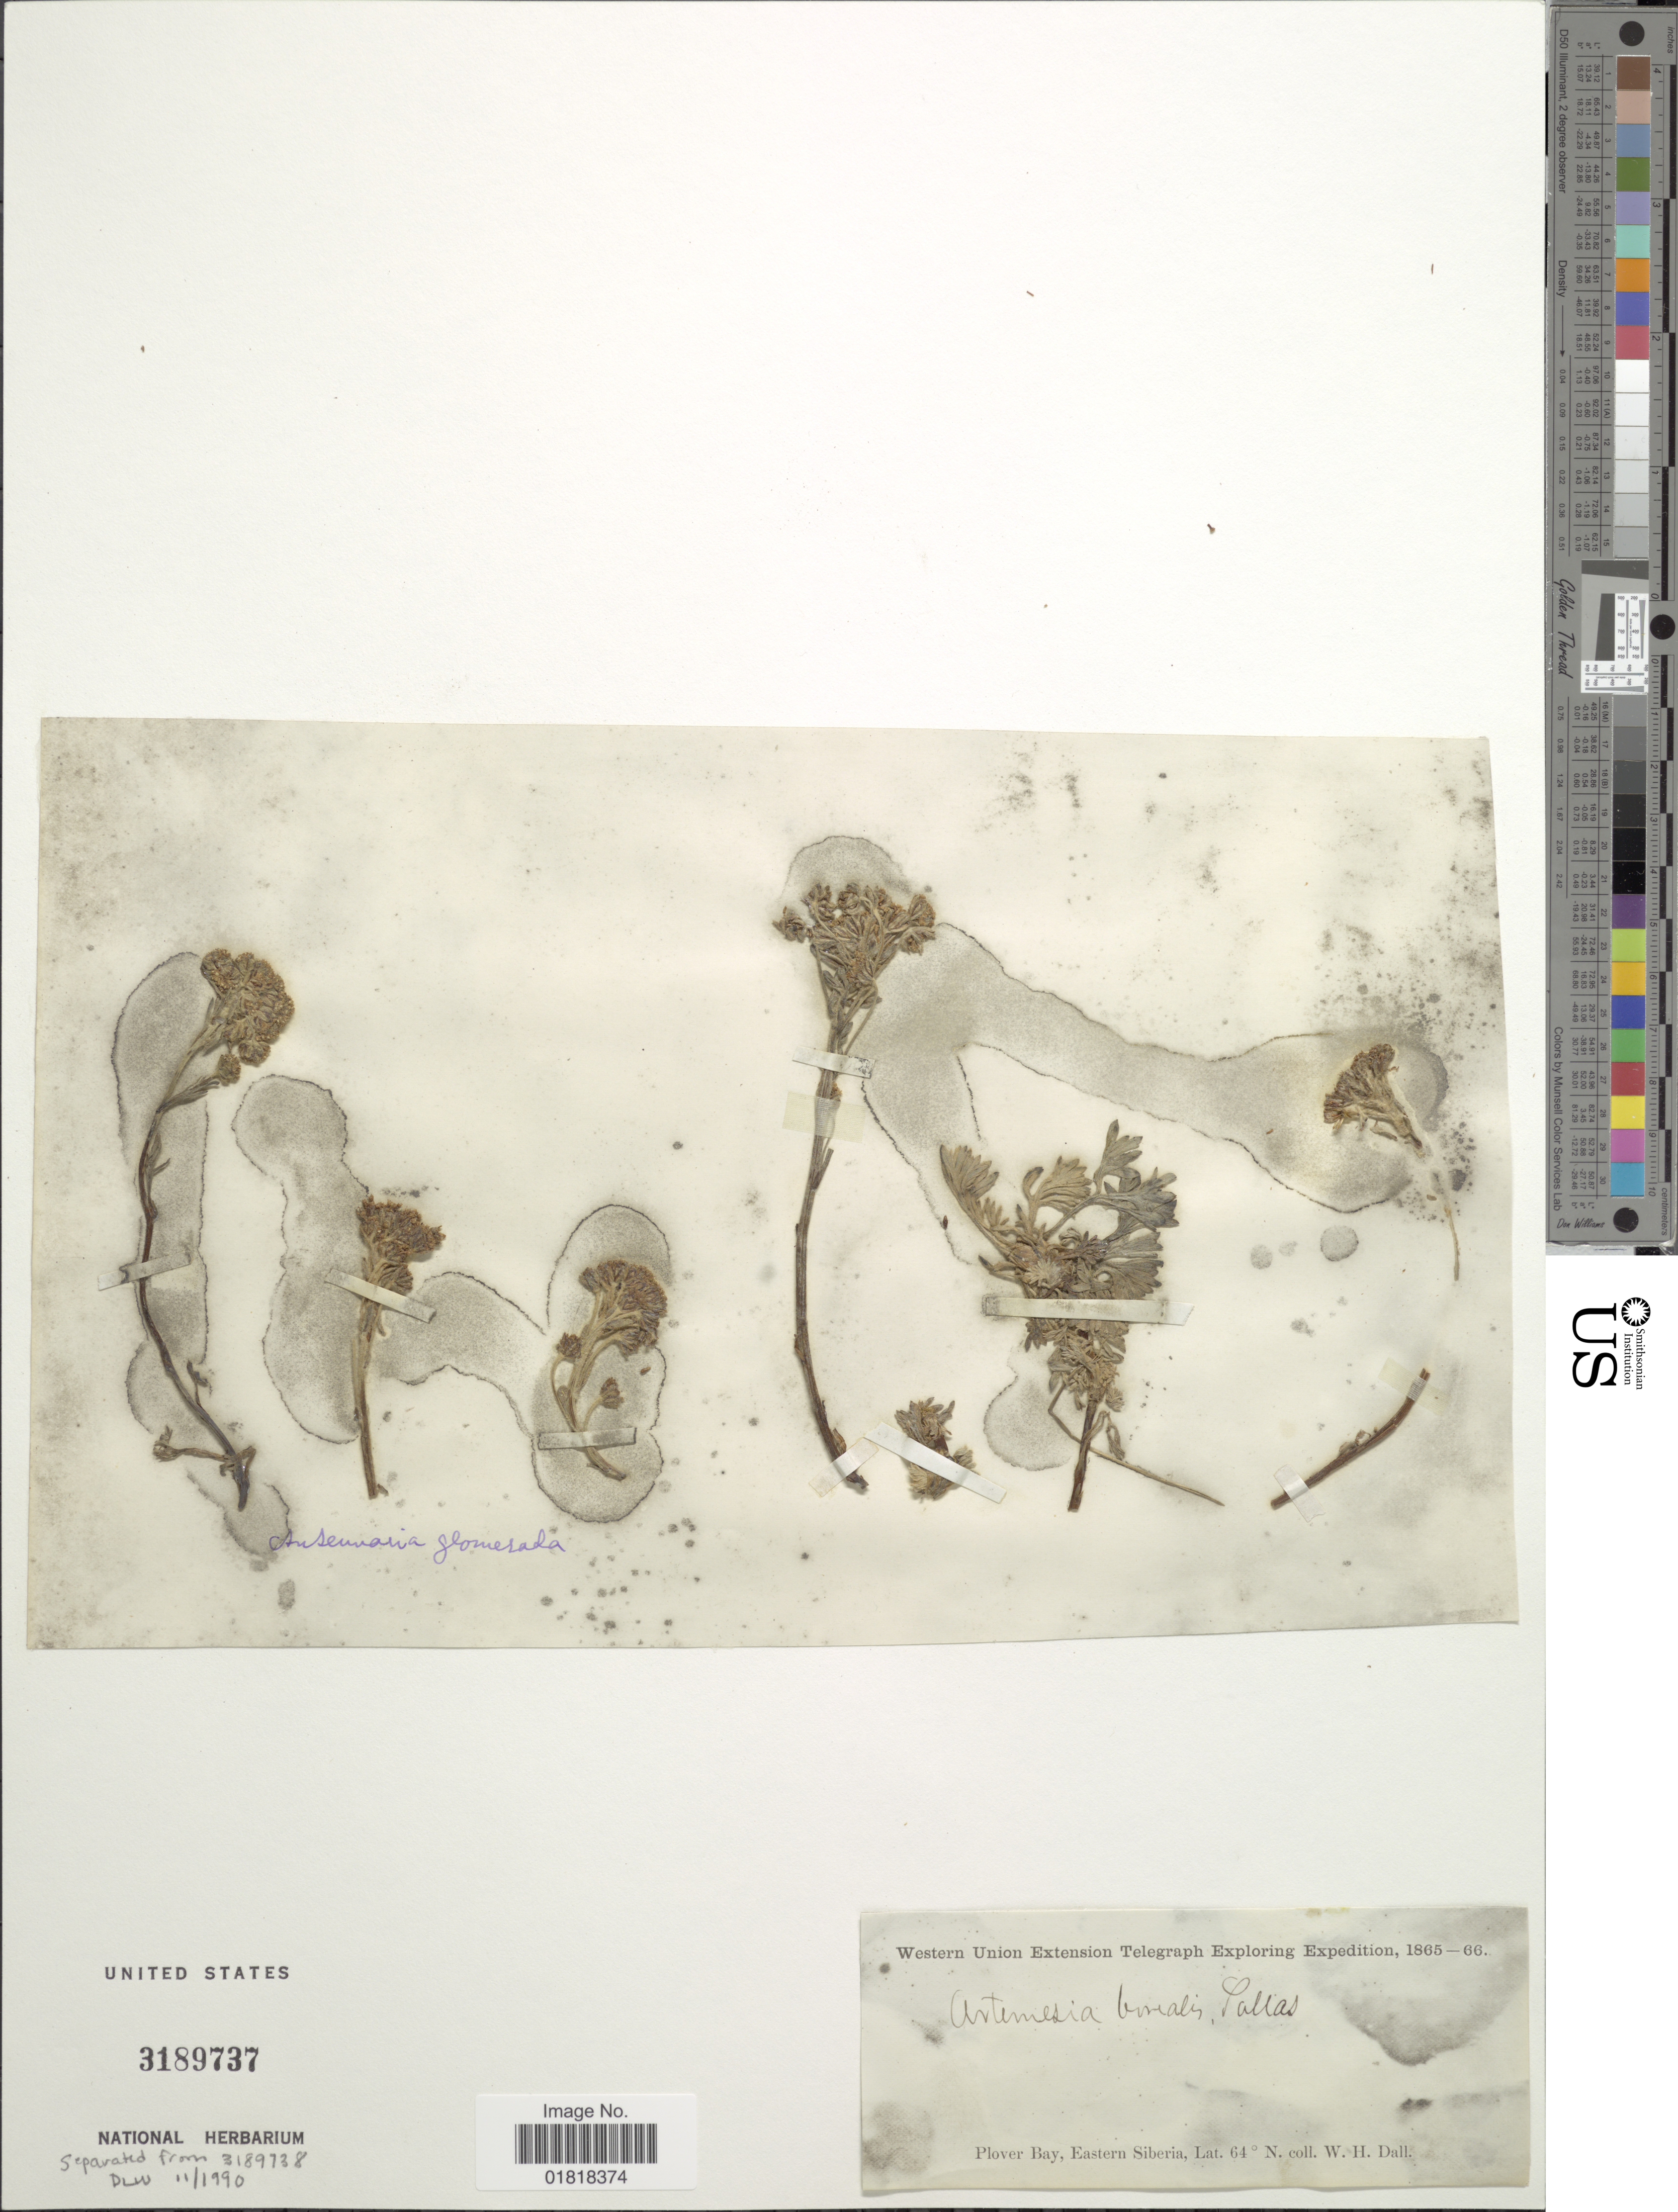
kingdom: Plantae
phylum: Tracheophyta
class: Magnoliopsida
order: Asterales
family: Asteraceae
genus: Artemisia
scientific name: Artemisia borealis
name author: Pall.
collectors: W. Dall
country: Russian Federation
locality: Western Union Extensions Telegraph Exploring, Plover Bay, Eastern Siberia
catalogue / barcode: US 3189737